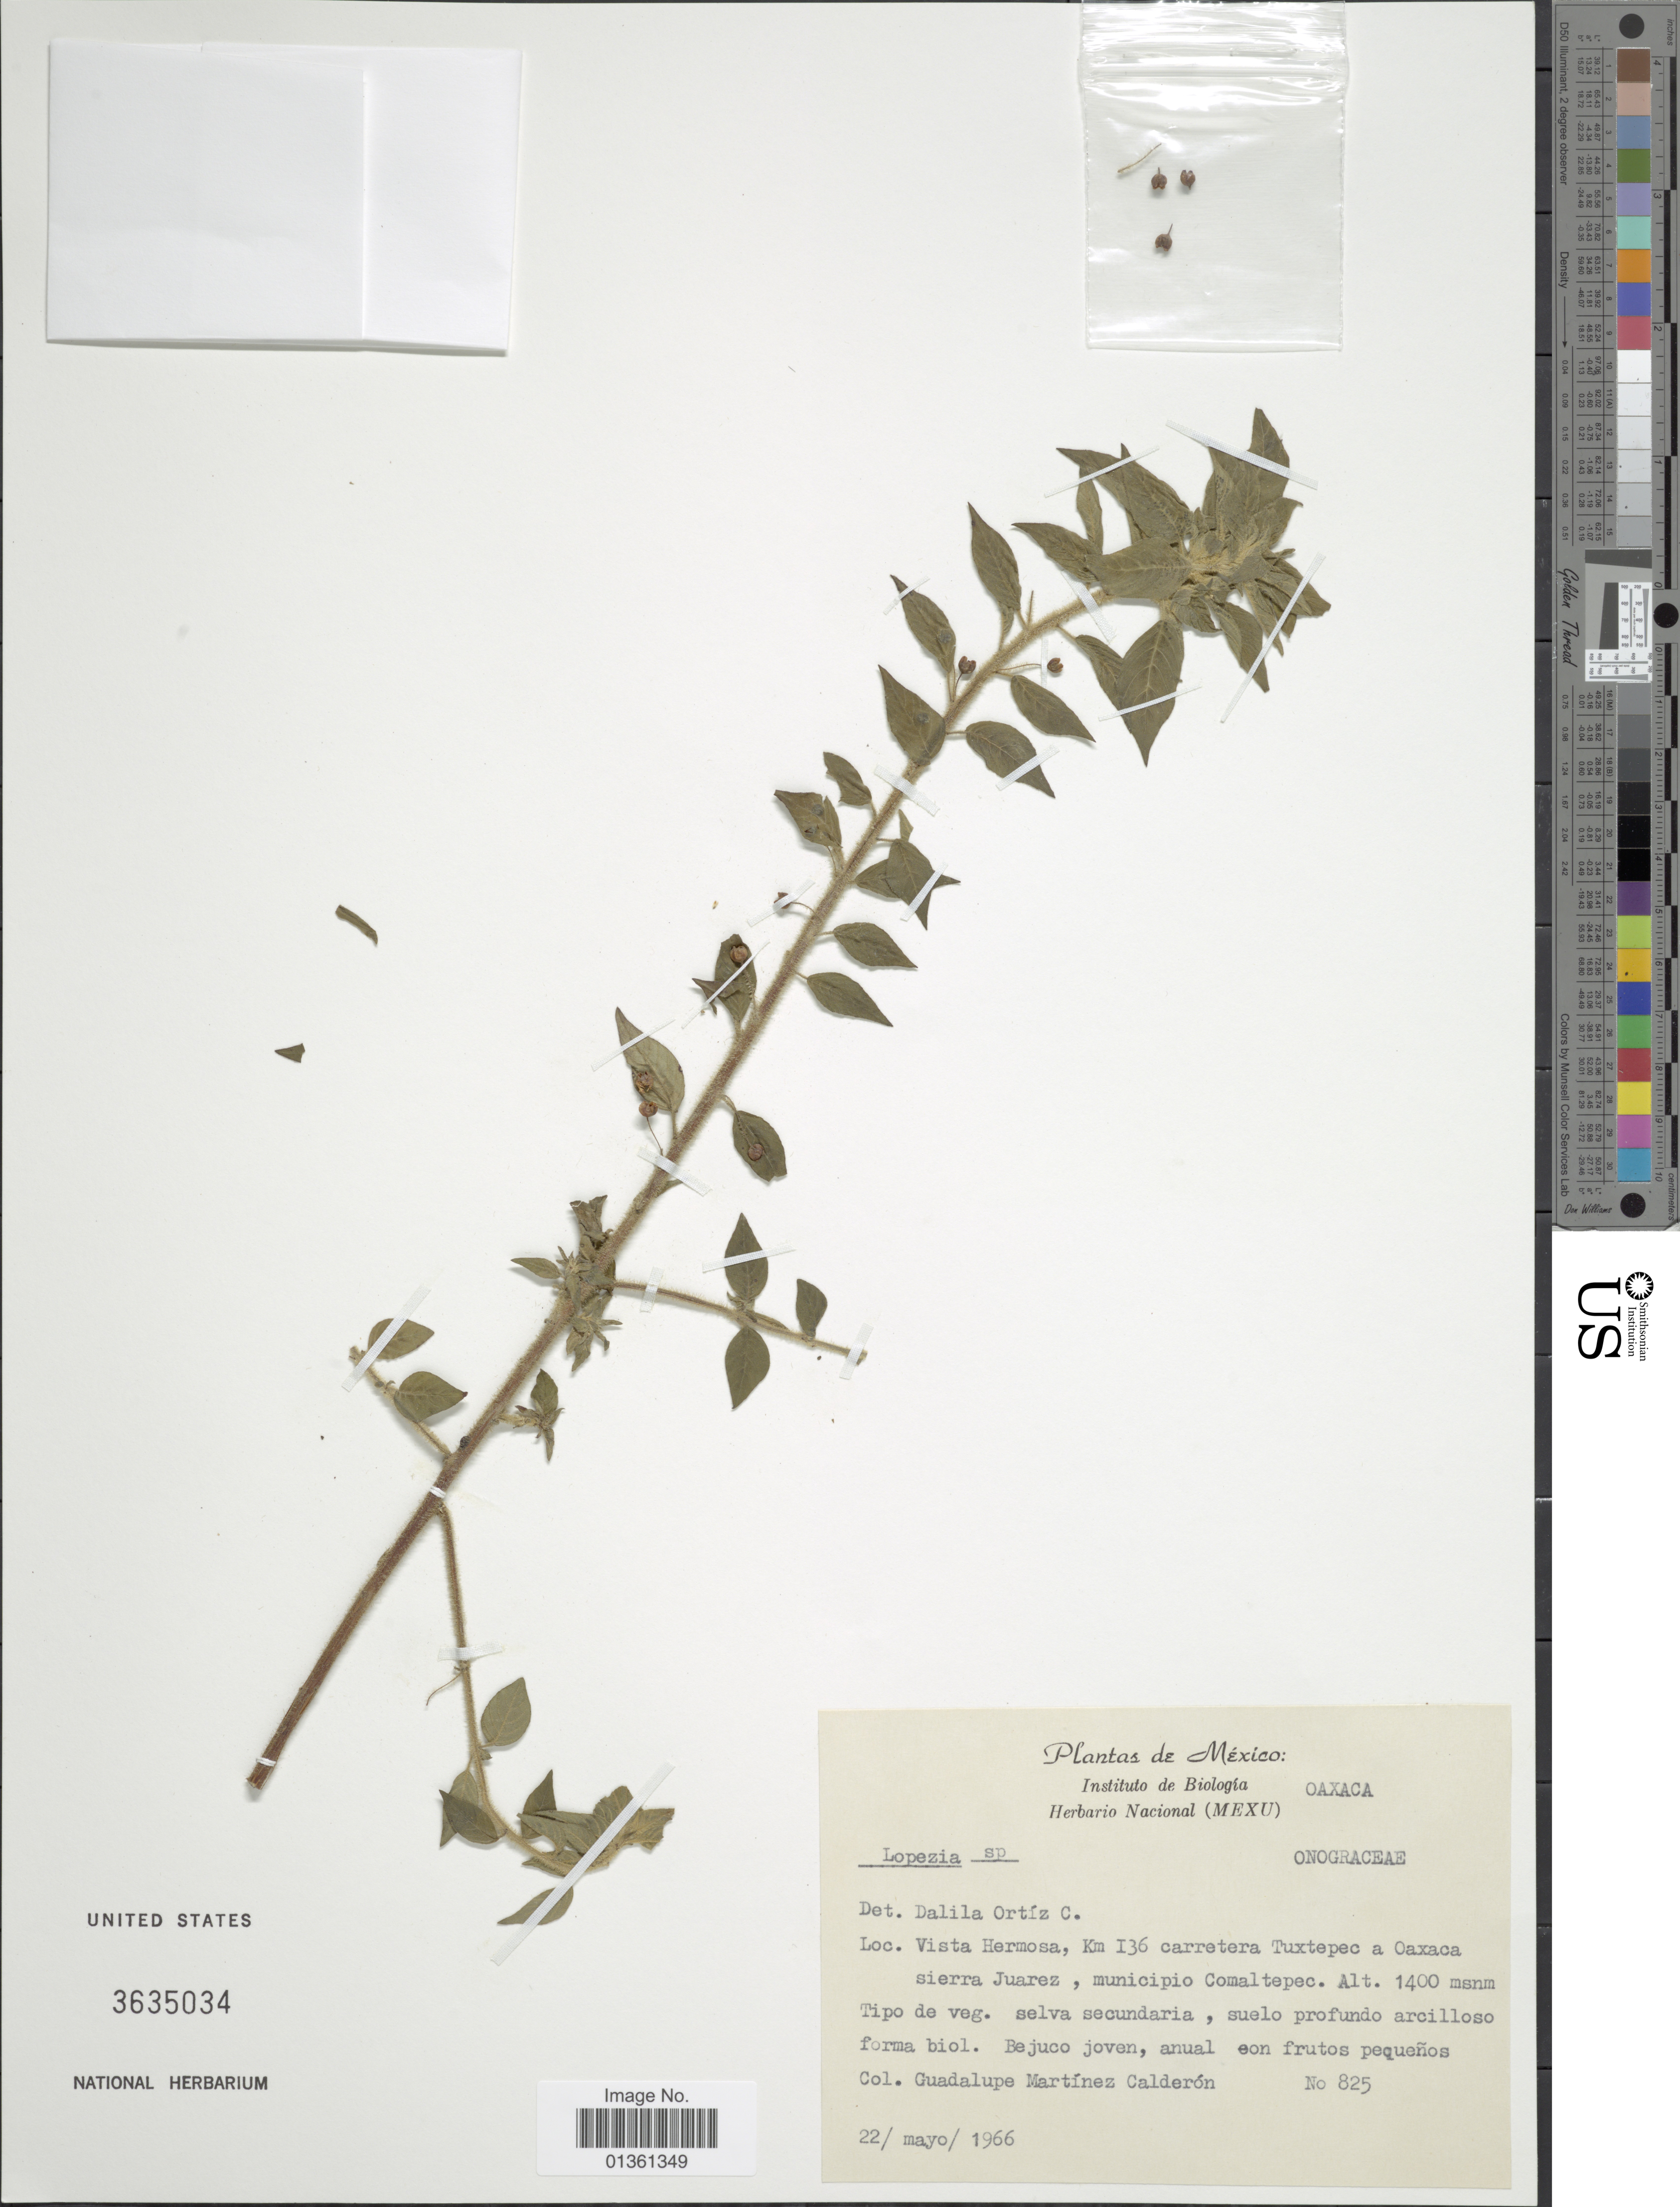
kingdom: Plantae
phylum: Tracheophyta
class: Magnoliopsida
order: Myrtales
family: Onagraceae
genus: Lopezia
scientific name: Lopezia sp.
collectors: G. Martinez-C.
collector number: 825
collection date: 1966-05-22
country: Mexico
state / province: Oaxaca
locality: Vista Hermosa, Km 136 carreter Tuxtepec a Oaxaca sierra Juarez, municipio Comaltepec.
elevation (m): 1400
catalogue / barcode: US 3635034